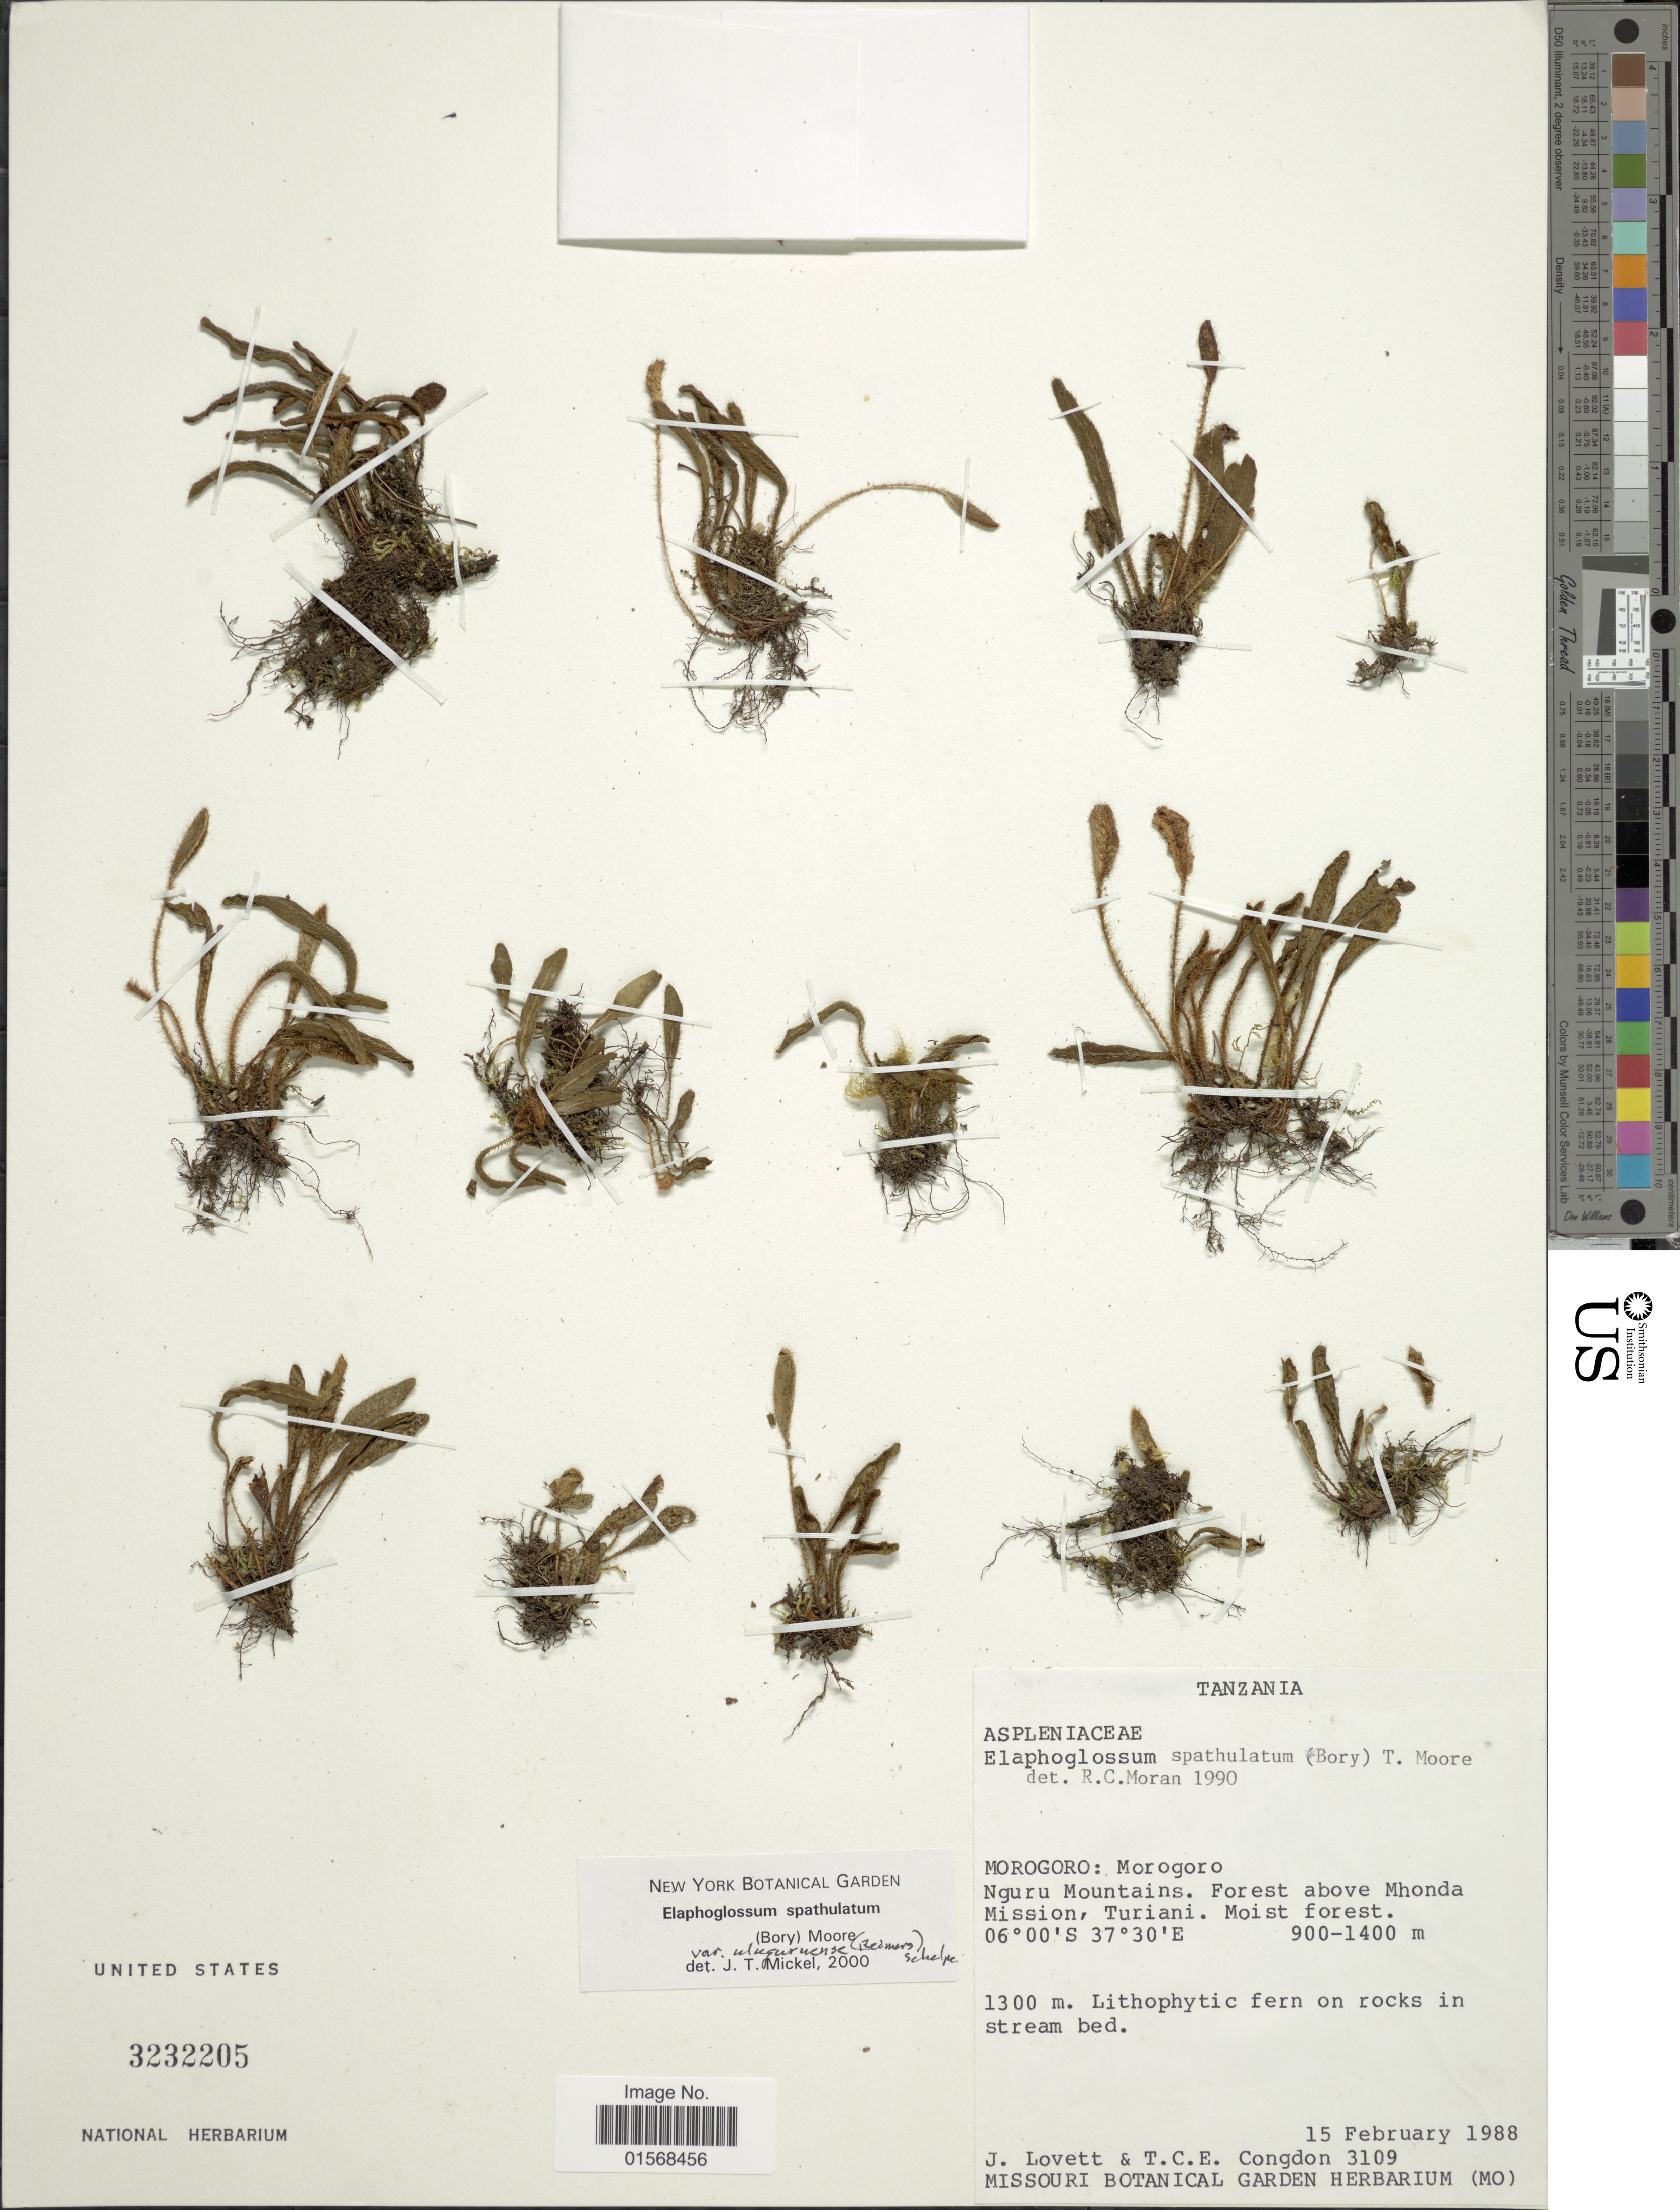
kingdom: Plantae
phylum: Tracheophyta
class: Polypodiopsida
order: Polypodiales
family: Dryopteridaceae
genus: Elaphoglossum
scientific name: Elaphoglossum spathulatum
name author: (Bory) T. Moore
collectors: J. Lovett & T. Congdon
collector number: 3109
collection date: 1988-02-15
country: Tanzania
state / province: Morogoro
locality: Tanzania, Morogoro: Morogoro: Nguru Mountains, Forest above Mhonda Mission, Turiani.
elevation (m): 1300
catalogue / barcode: US 3232205